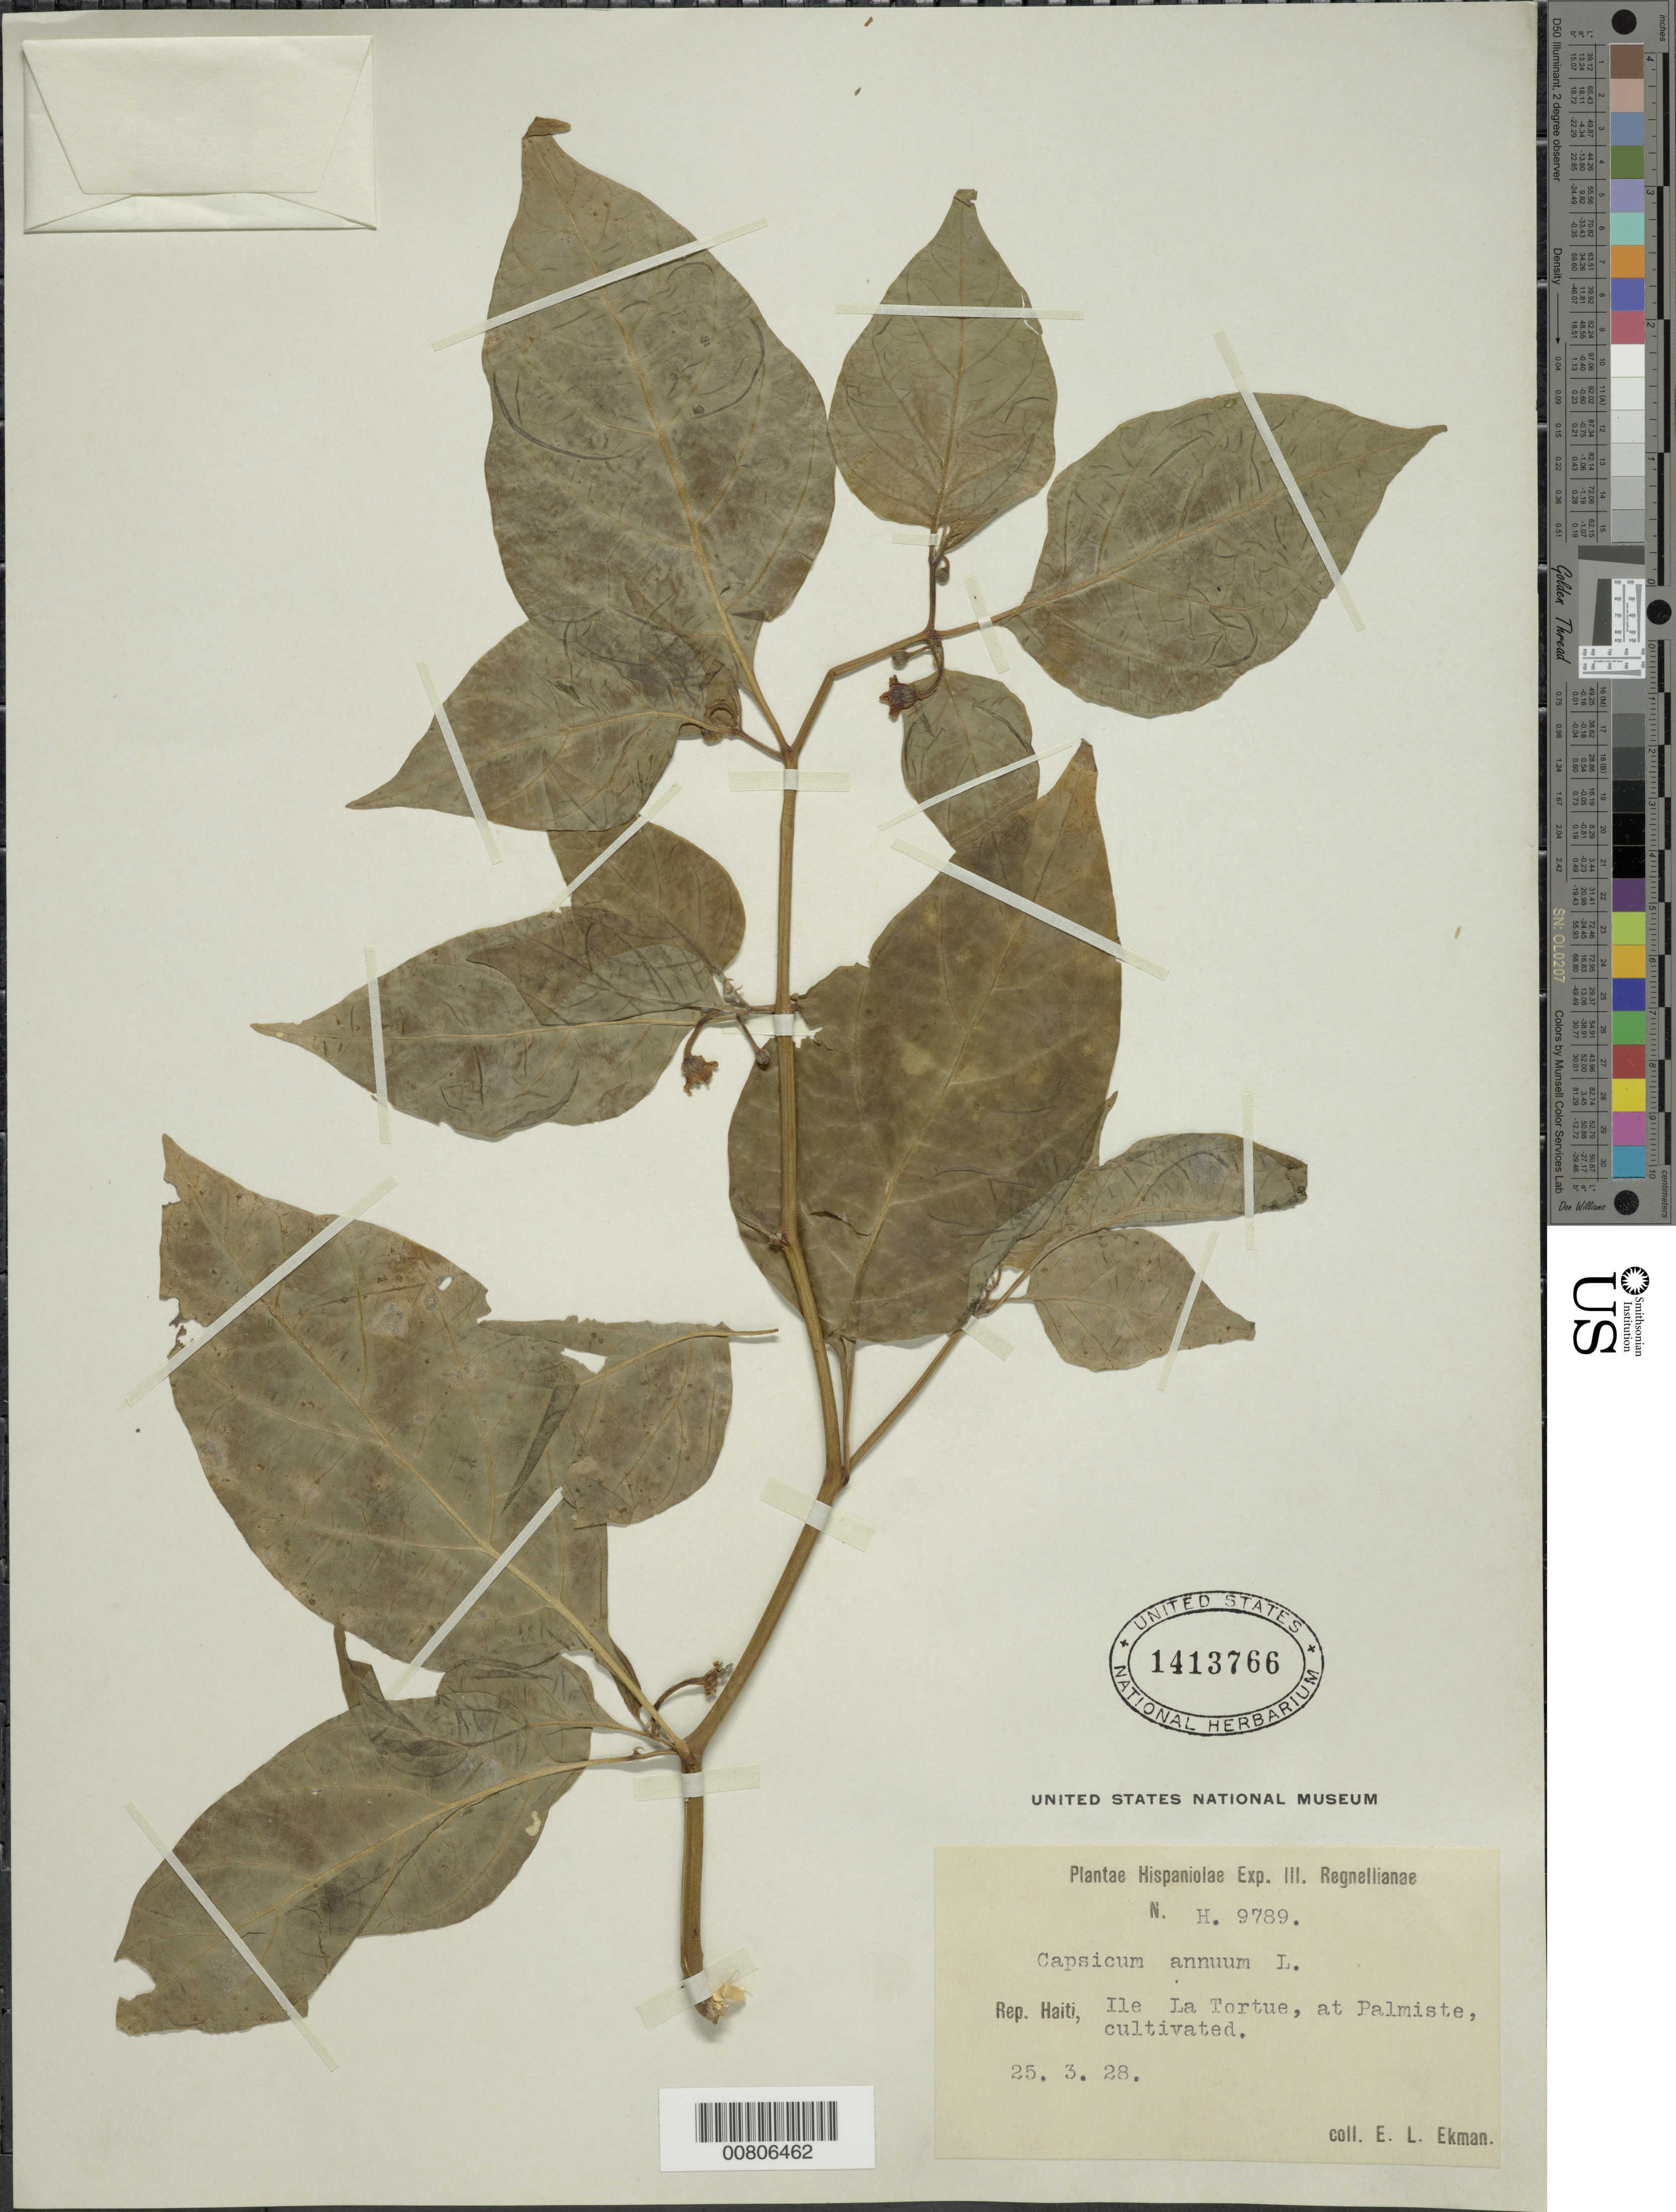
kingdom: Plantae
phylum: Tracheophyta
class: Magnoliopsida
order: Solanales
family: Solanaceae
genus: Capsicum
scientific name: Capsicum annuum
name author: L.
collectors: E. L. Ekman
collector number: H 9789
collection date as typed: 25 Mar 1928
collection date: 1928-03-25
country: Haiti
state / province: Nord-Ouest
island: Hispaniola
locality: Palmiste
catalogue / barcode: US 1413766